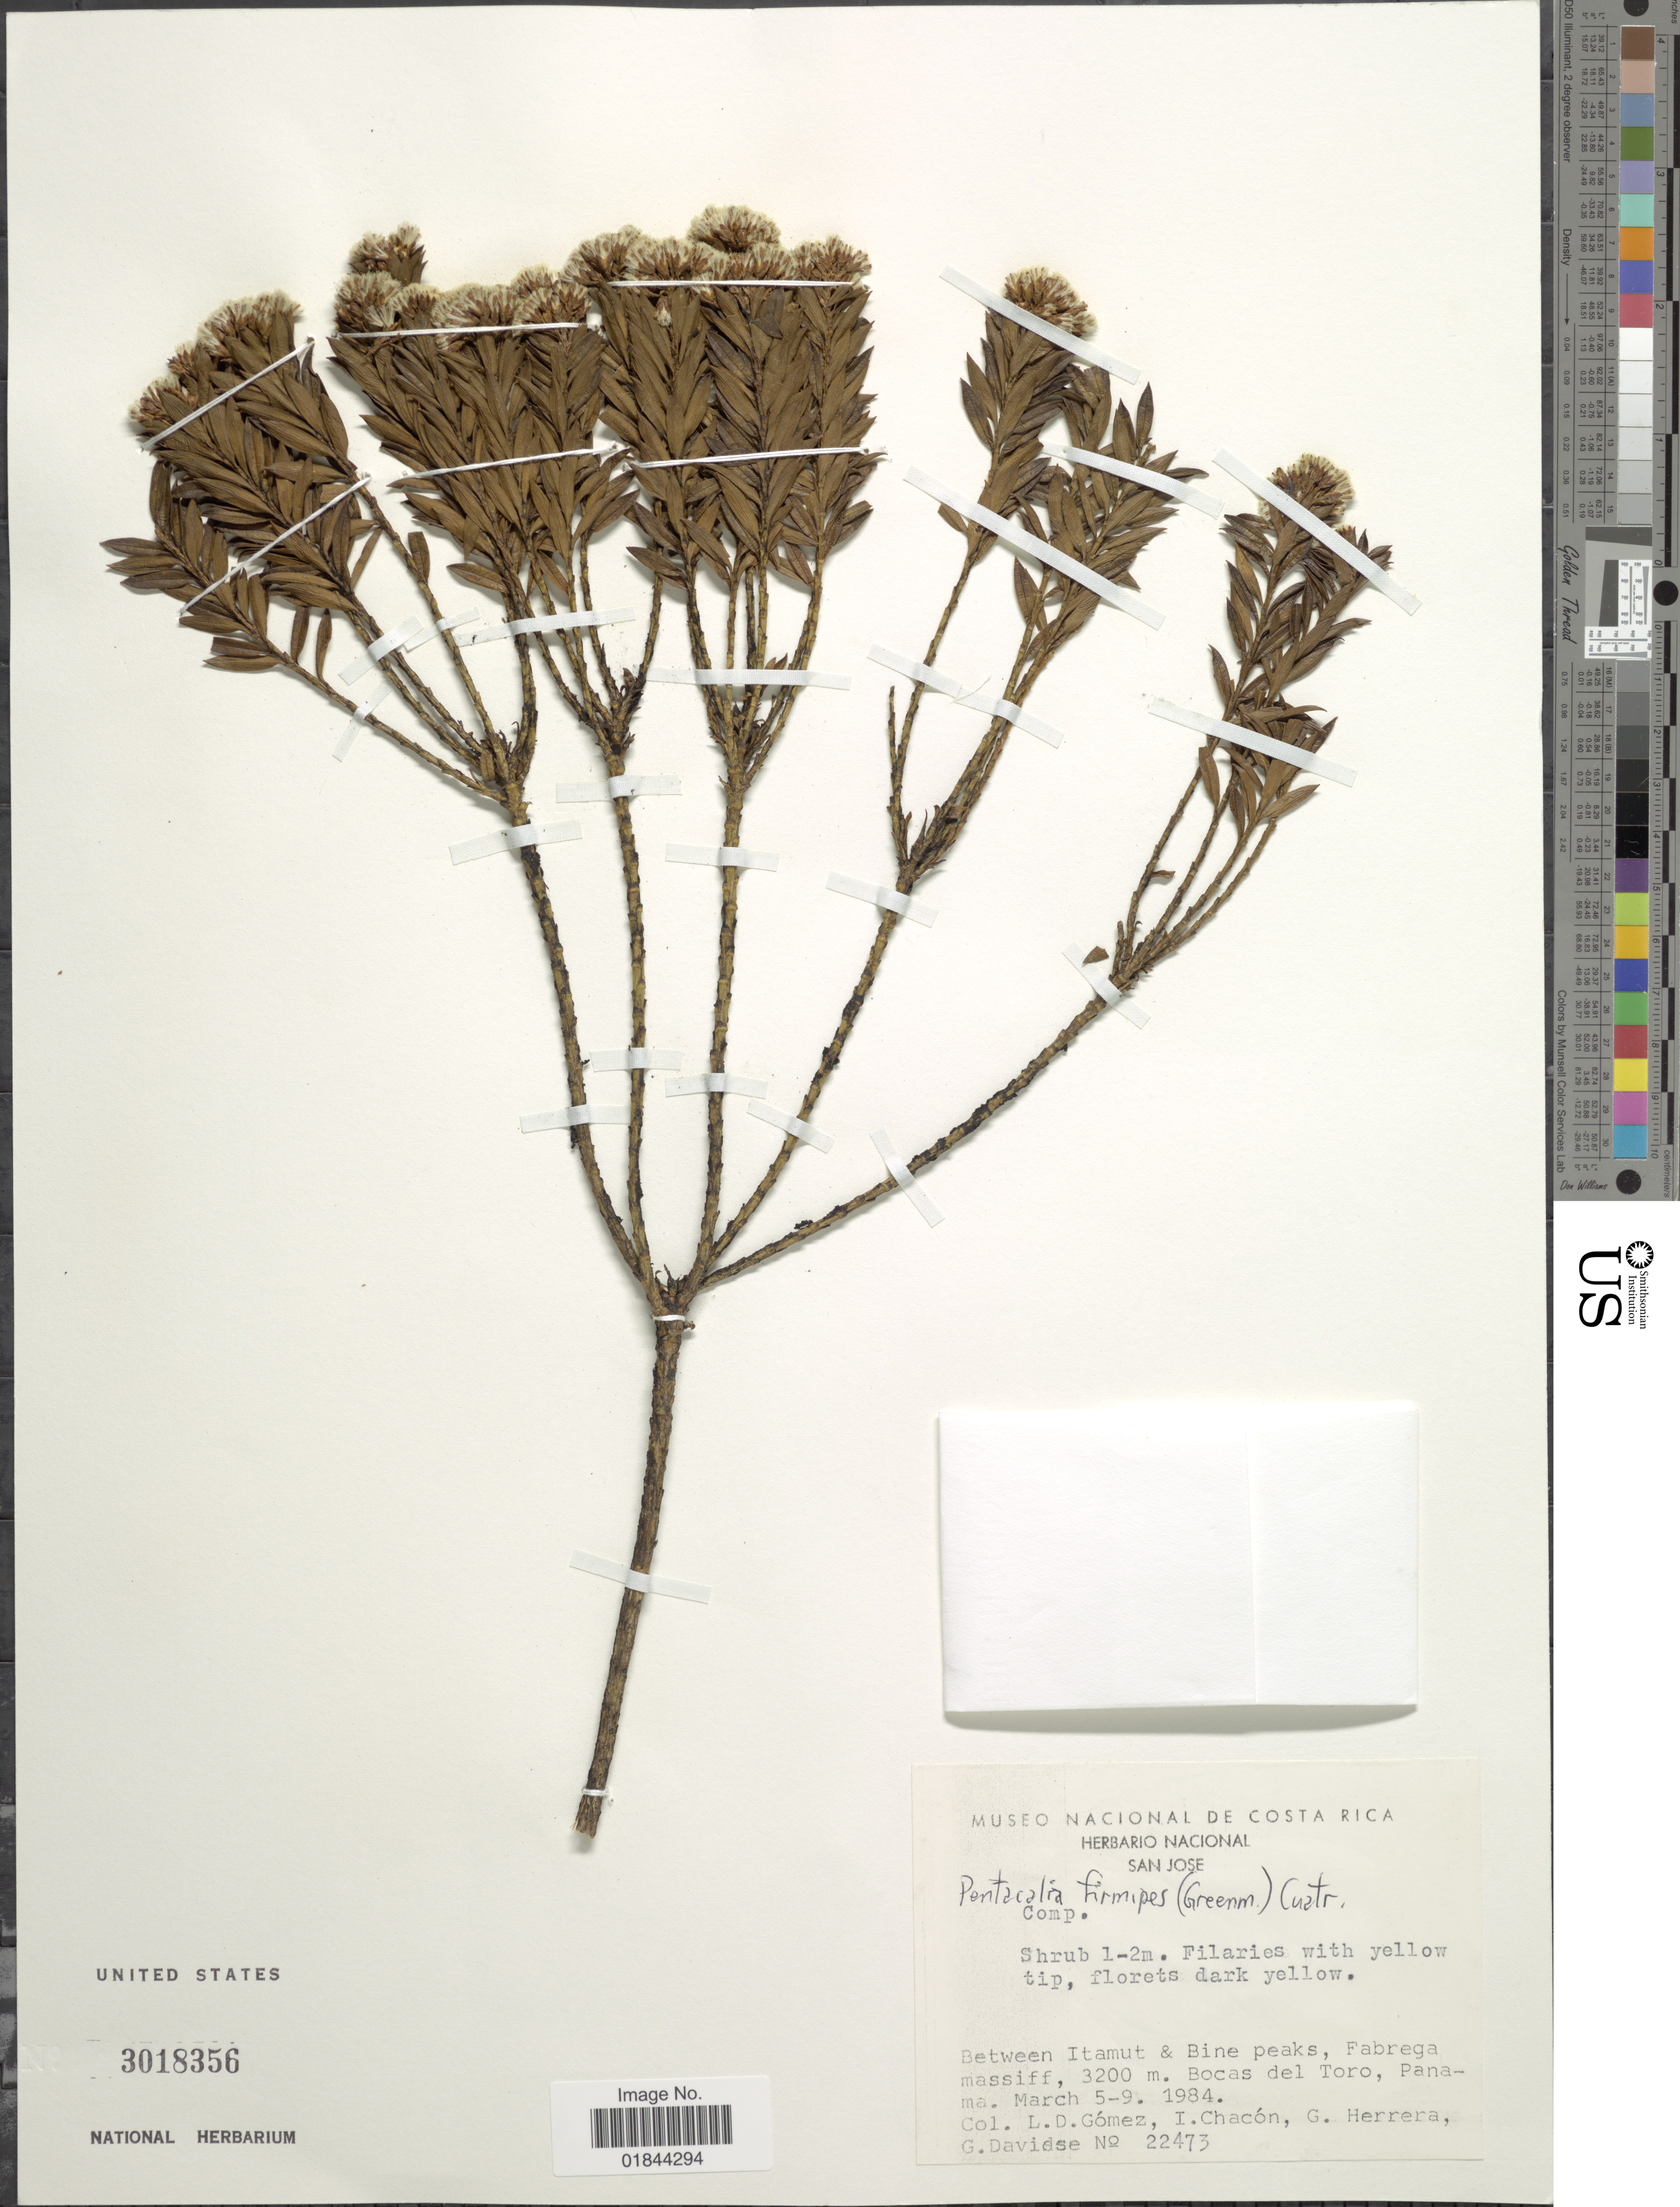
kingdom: Plantae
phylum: Tracheophyta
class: Magnoliopsida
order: Asterales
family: Asteraceae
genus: Pentacalia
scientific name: Pentacalia firmipes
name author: (Greenm.) Cuatrec.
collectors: L. Gomez, I. Chacón, G. Herrera & G. Davidse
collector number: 22473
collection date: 1984-03-05/1984-03-09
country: Panama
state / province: Bocas del Toro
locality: Between Itamut & Bine peaks, Fabrega massiff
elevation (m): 3200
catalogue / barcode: US 3018356